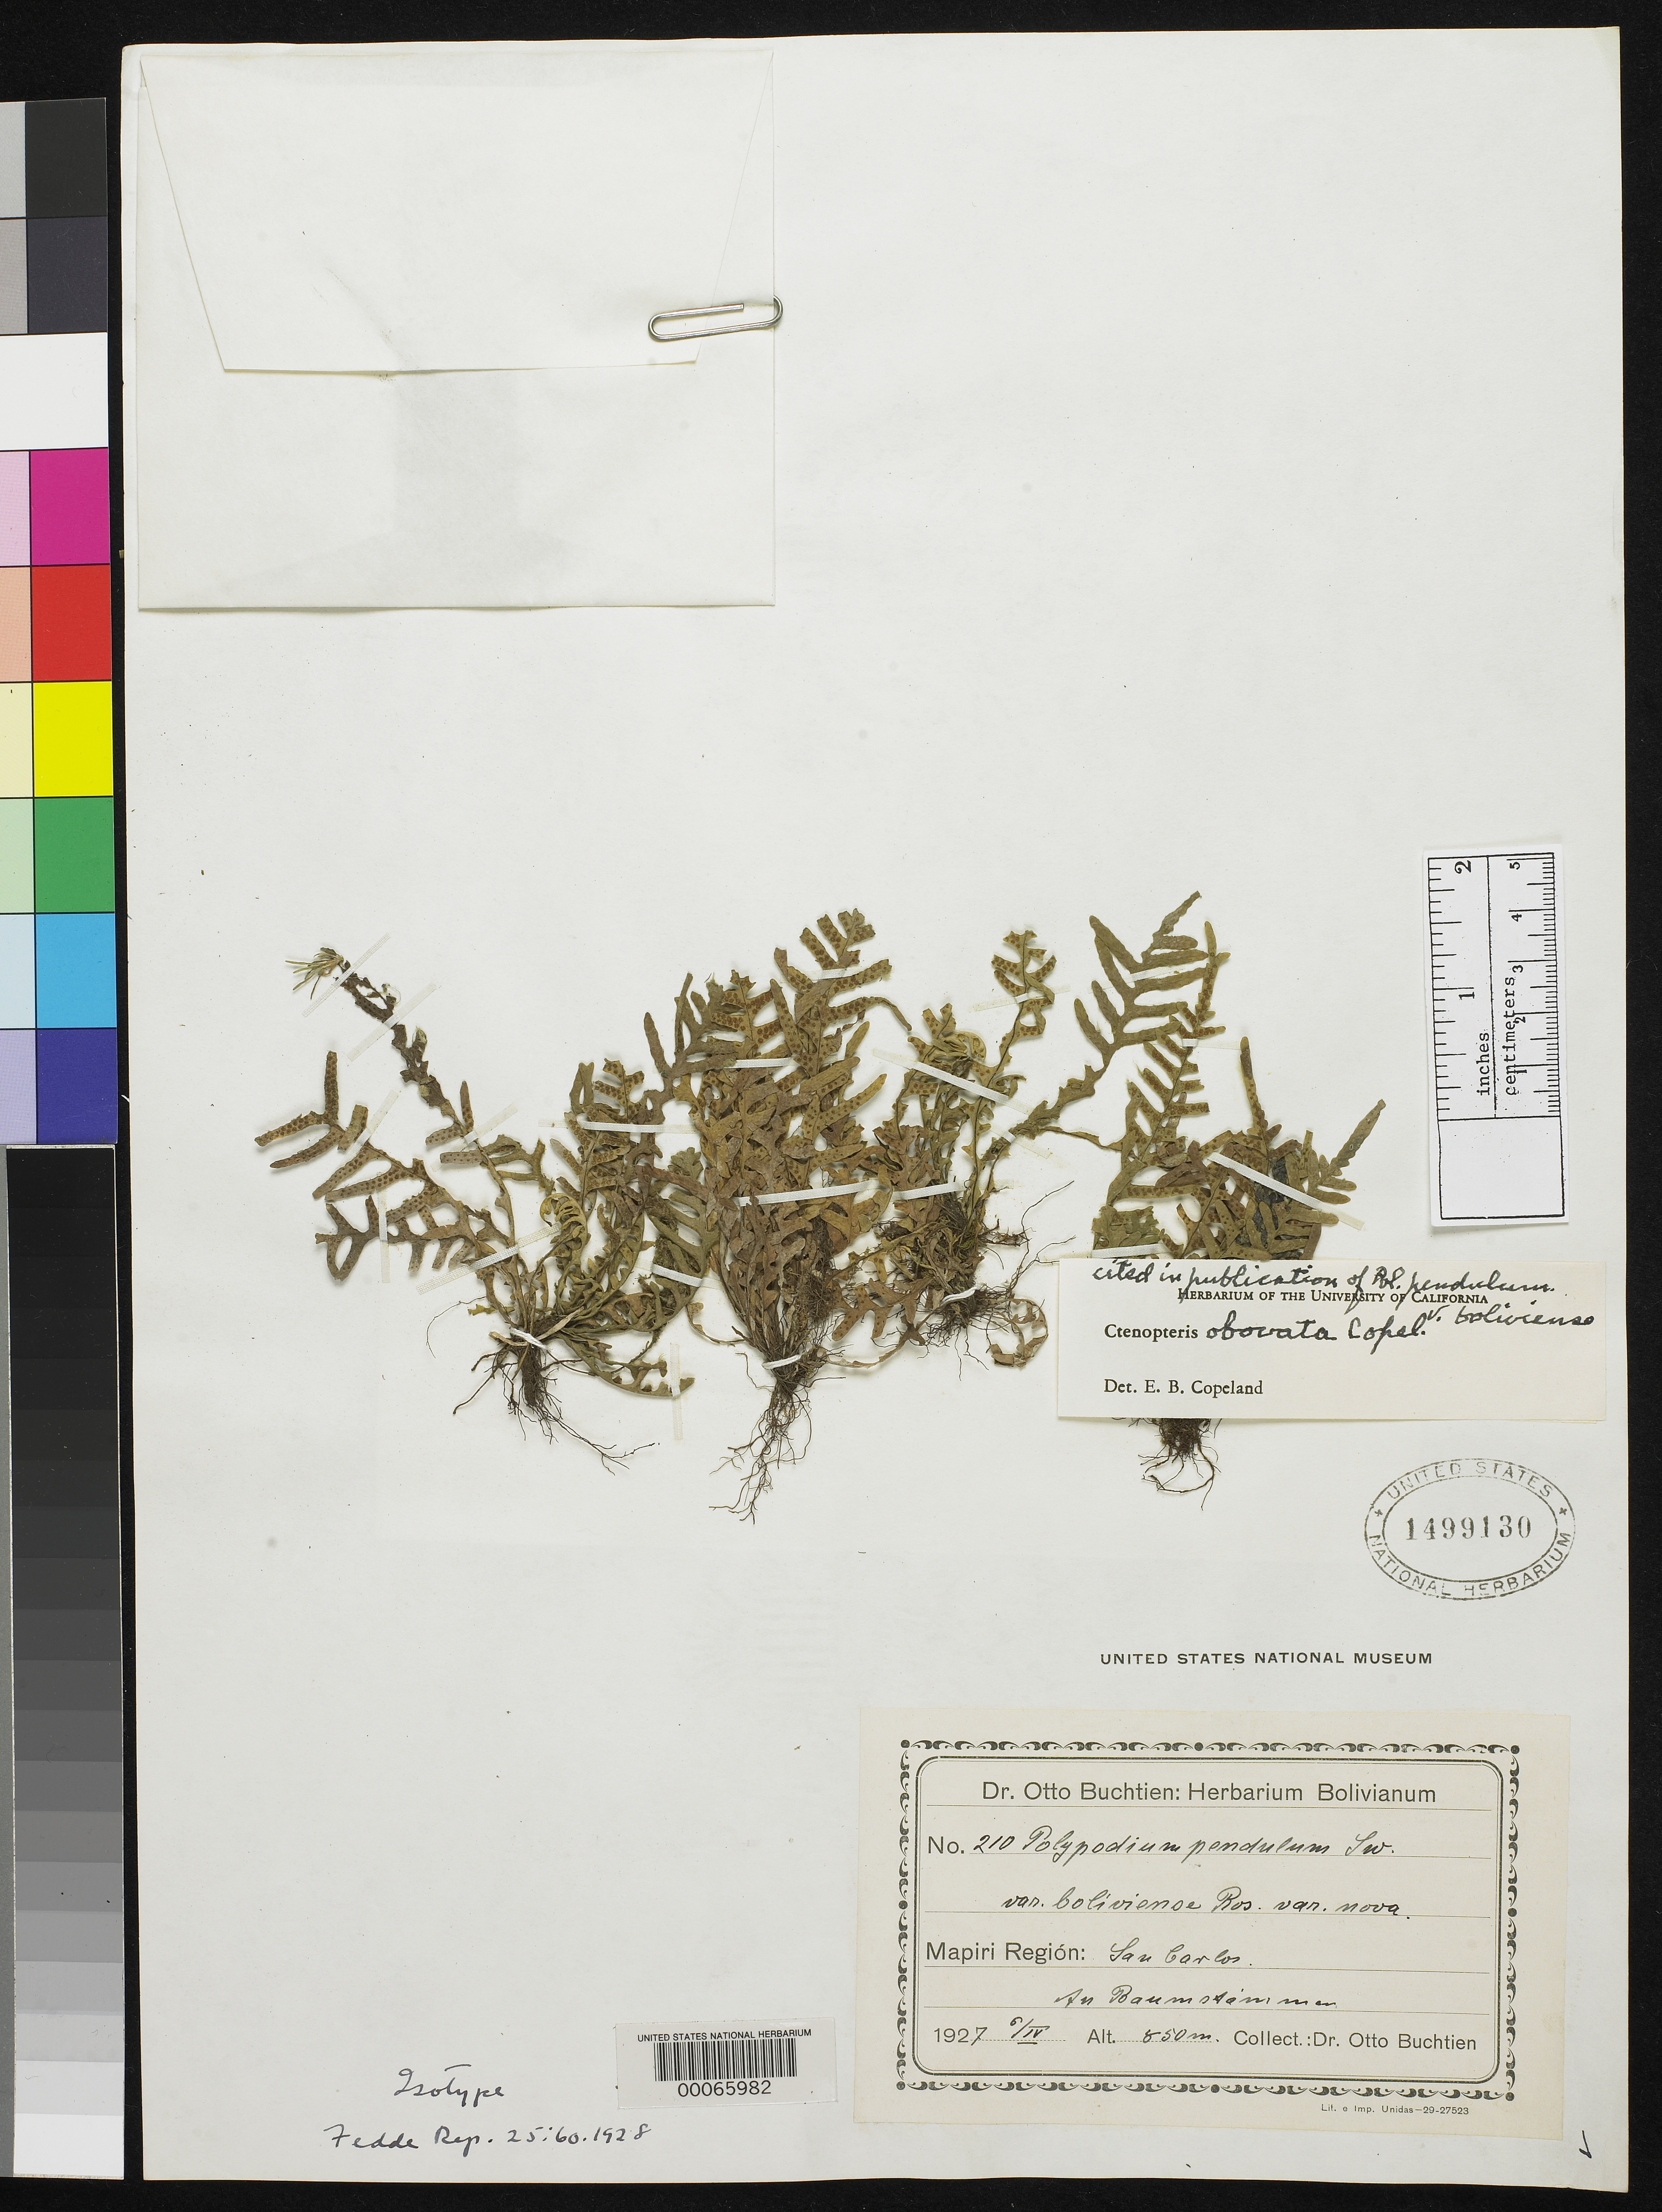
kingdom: Plantae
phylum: Tracheophyta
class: Polypodiopsida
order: Polypodiales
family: Polypodiaceae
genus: Polypodium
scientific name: Polypodium pendulum var. boliviense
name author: Rosenst.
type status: Lectotype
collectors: O. Buchtien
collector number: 210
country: Bolivia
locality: Mapiri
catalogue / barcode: US 1499130